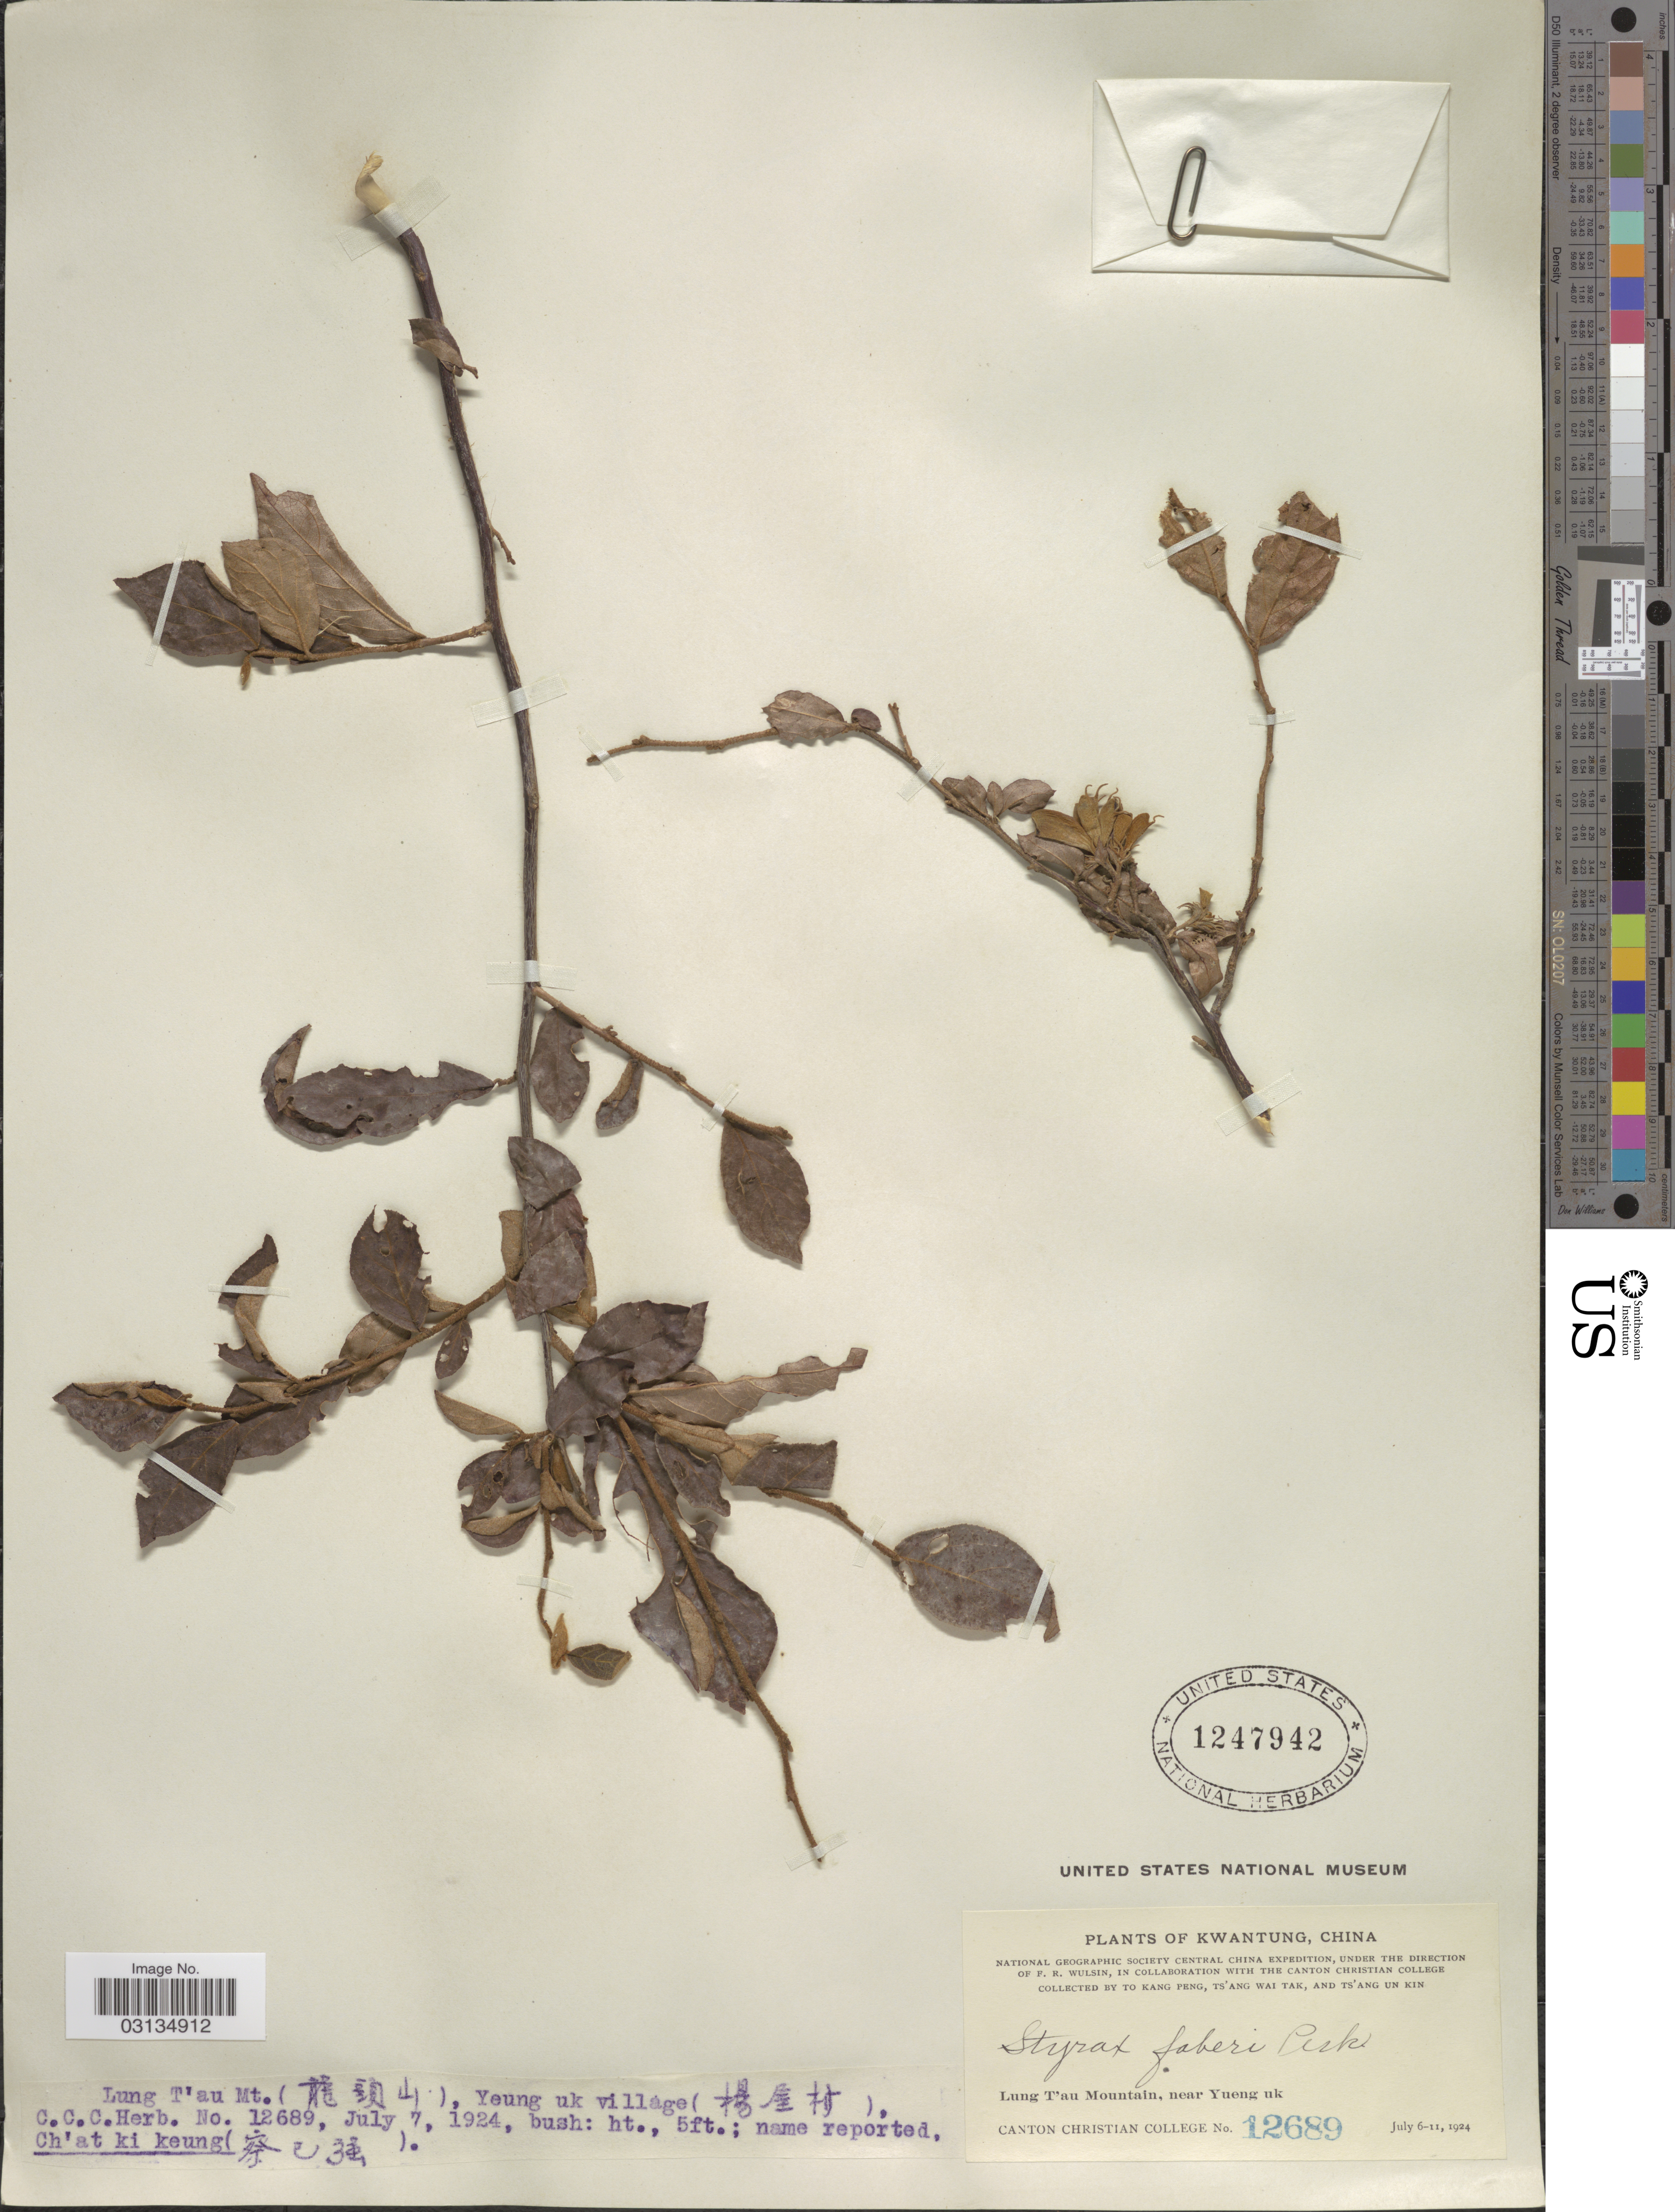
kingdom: Plantae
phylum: Tracheophyta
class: Magnoliopsida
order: Ericales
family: Styracaceae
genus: Styrax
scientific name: Styrax faberi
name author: Perkins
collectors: To Kang P'eng, W. T. Tsang & Ts' Ang Un Kin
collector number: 12689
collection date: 1924-07-07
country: China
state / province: Guangdong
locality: Kwangtung. Lung T'au Mountain, near Yueng uk. Yeung uk village.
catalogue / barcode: US 1247942